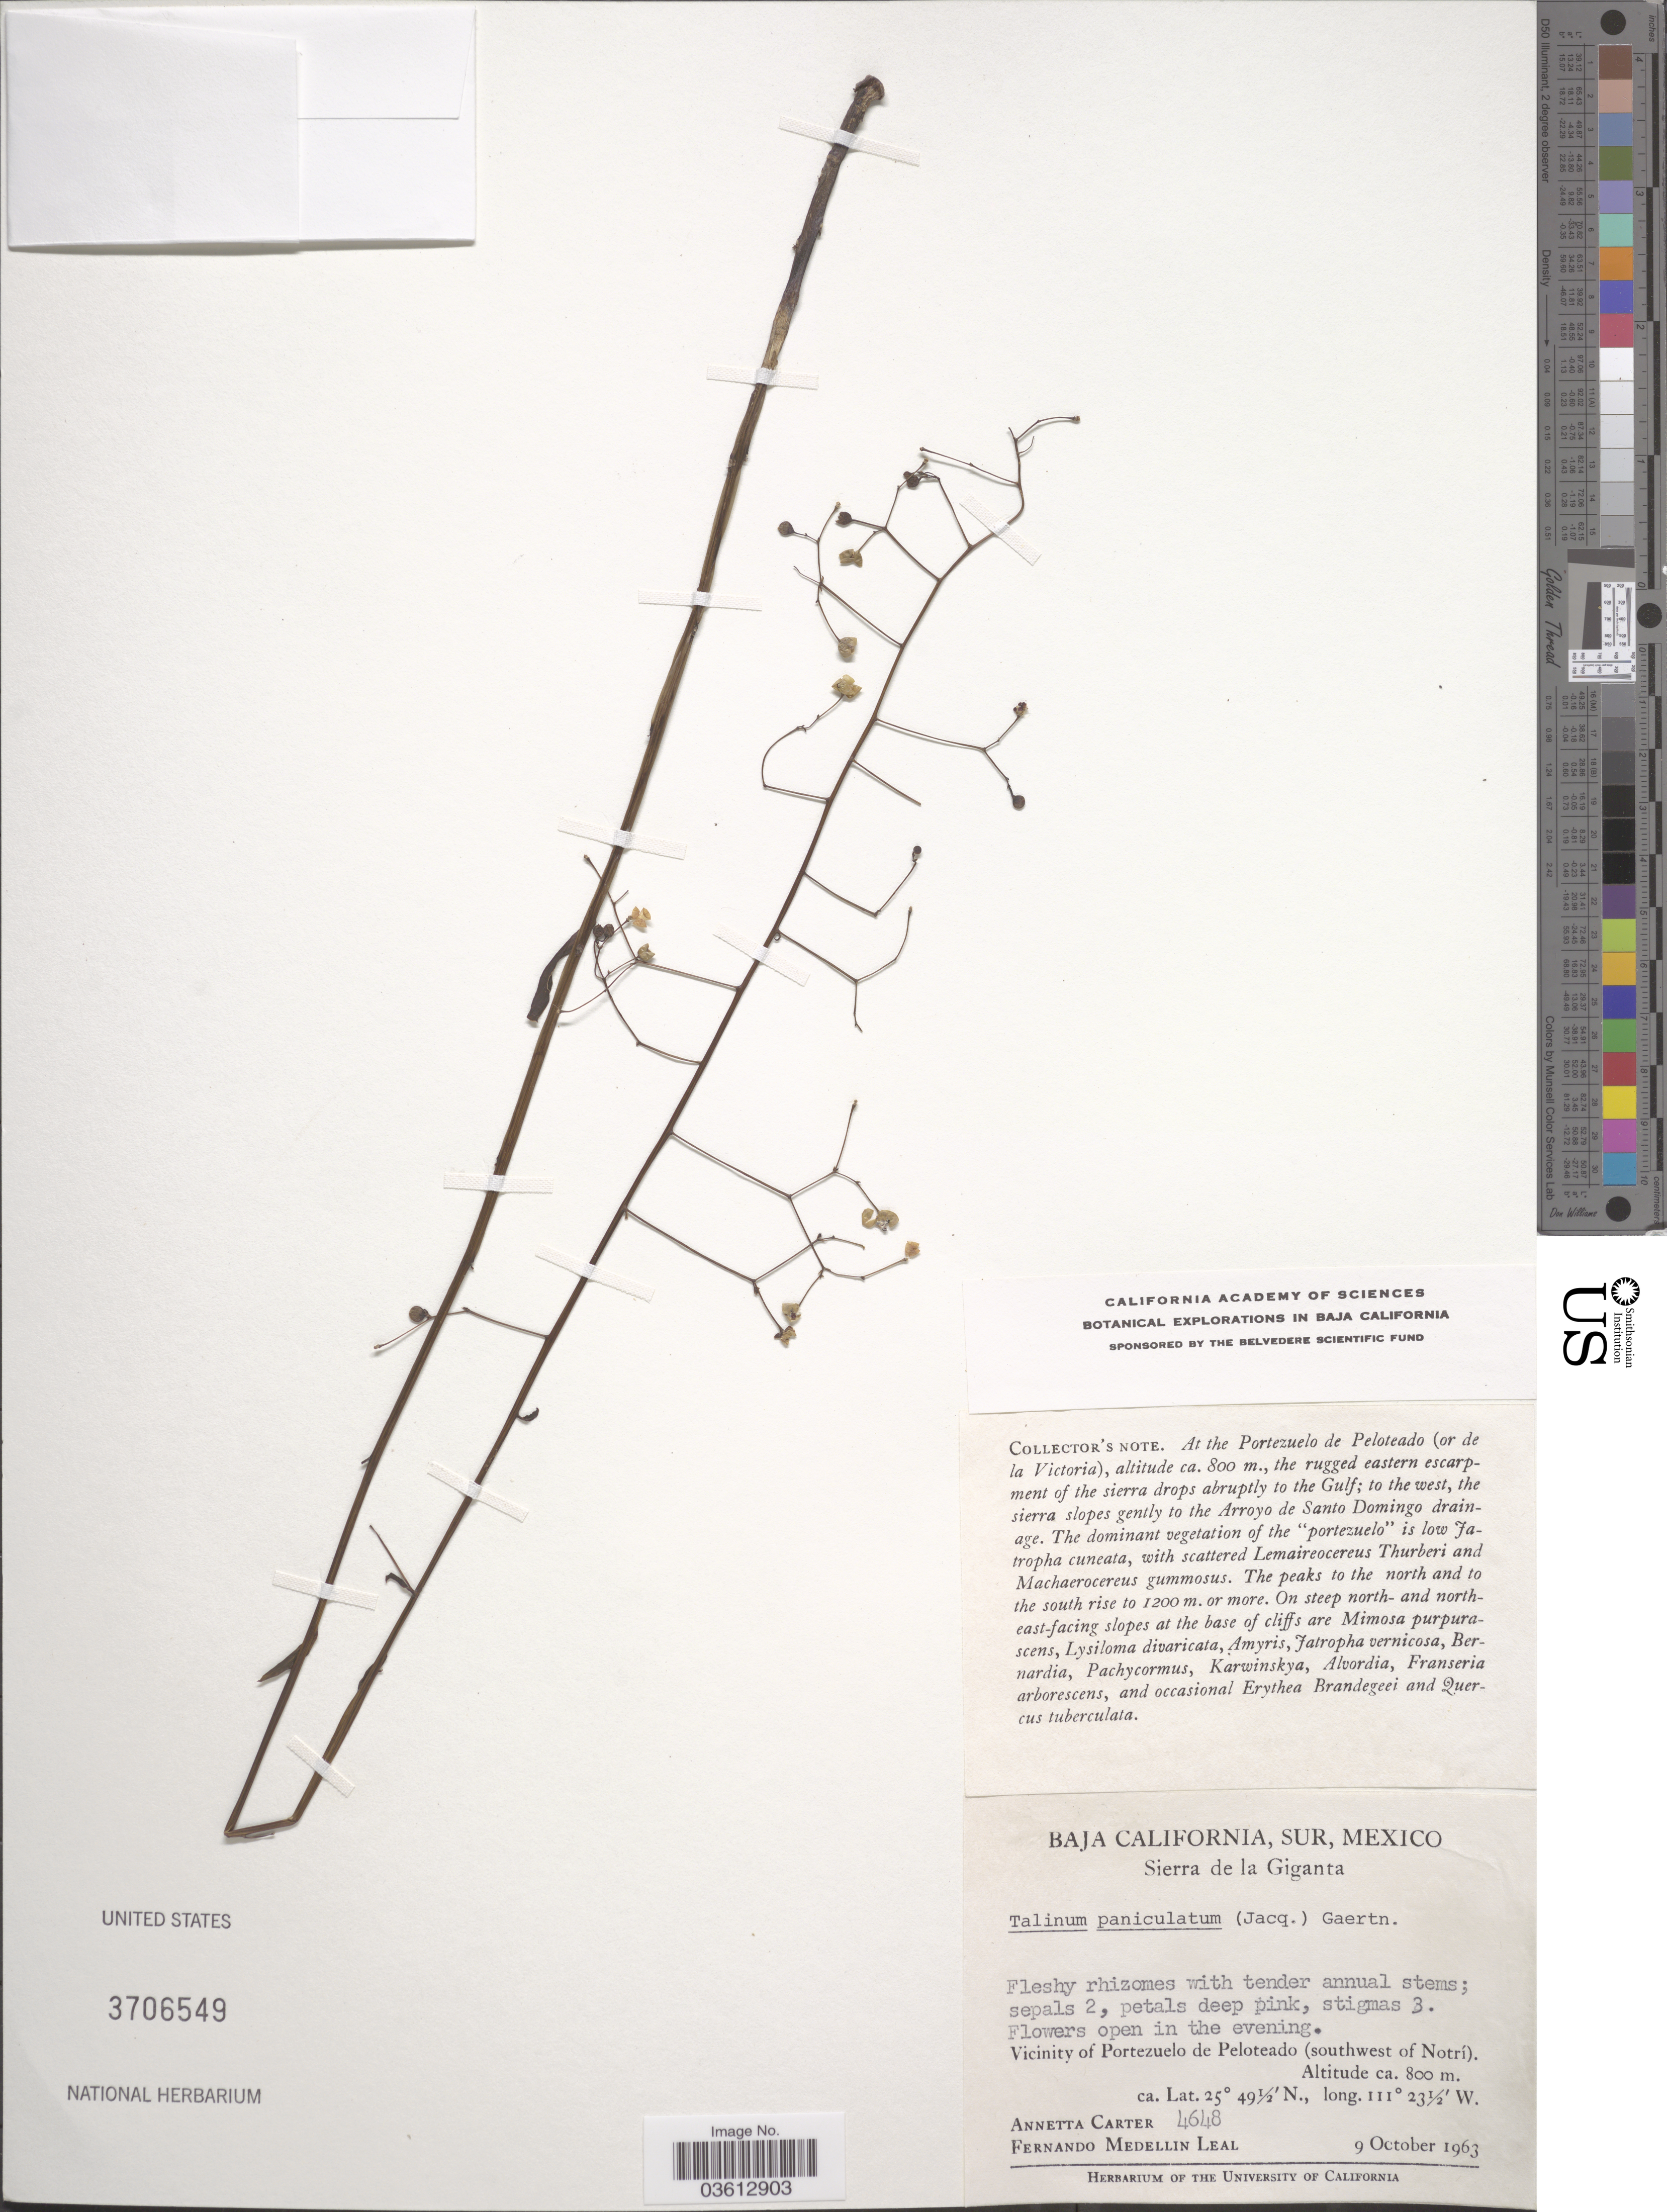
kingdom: Plantae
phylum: Tracheophyta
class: Magnoliopsida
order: Caryophyllales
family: Talinaceae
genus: Talinum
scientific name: Talinum paniculatum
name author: (Jacq.) Gaertn.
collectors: A. Carter & F. M. Leal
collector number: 4648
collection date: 1963-10-09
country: Mexico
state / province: Baja California Sur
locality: Sierra de la Giganta. Vicinity of Portezuelo de Peloteado (southwest of Notrí).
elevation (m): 800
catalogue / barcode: US 3706549